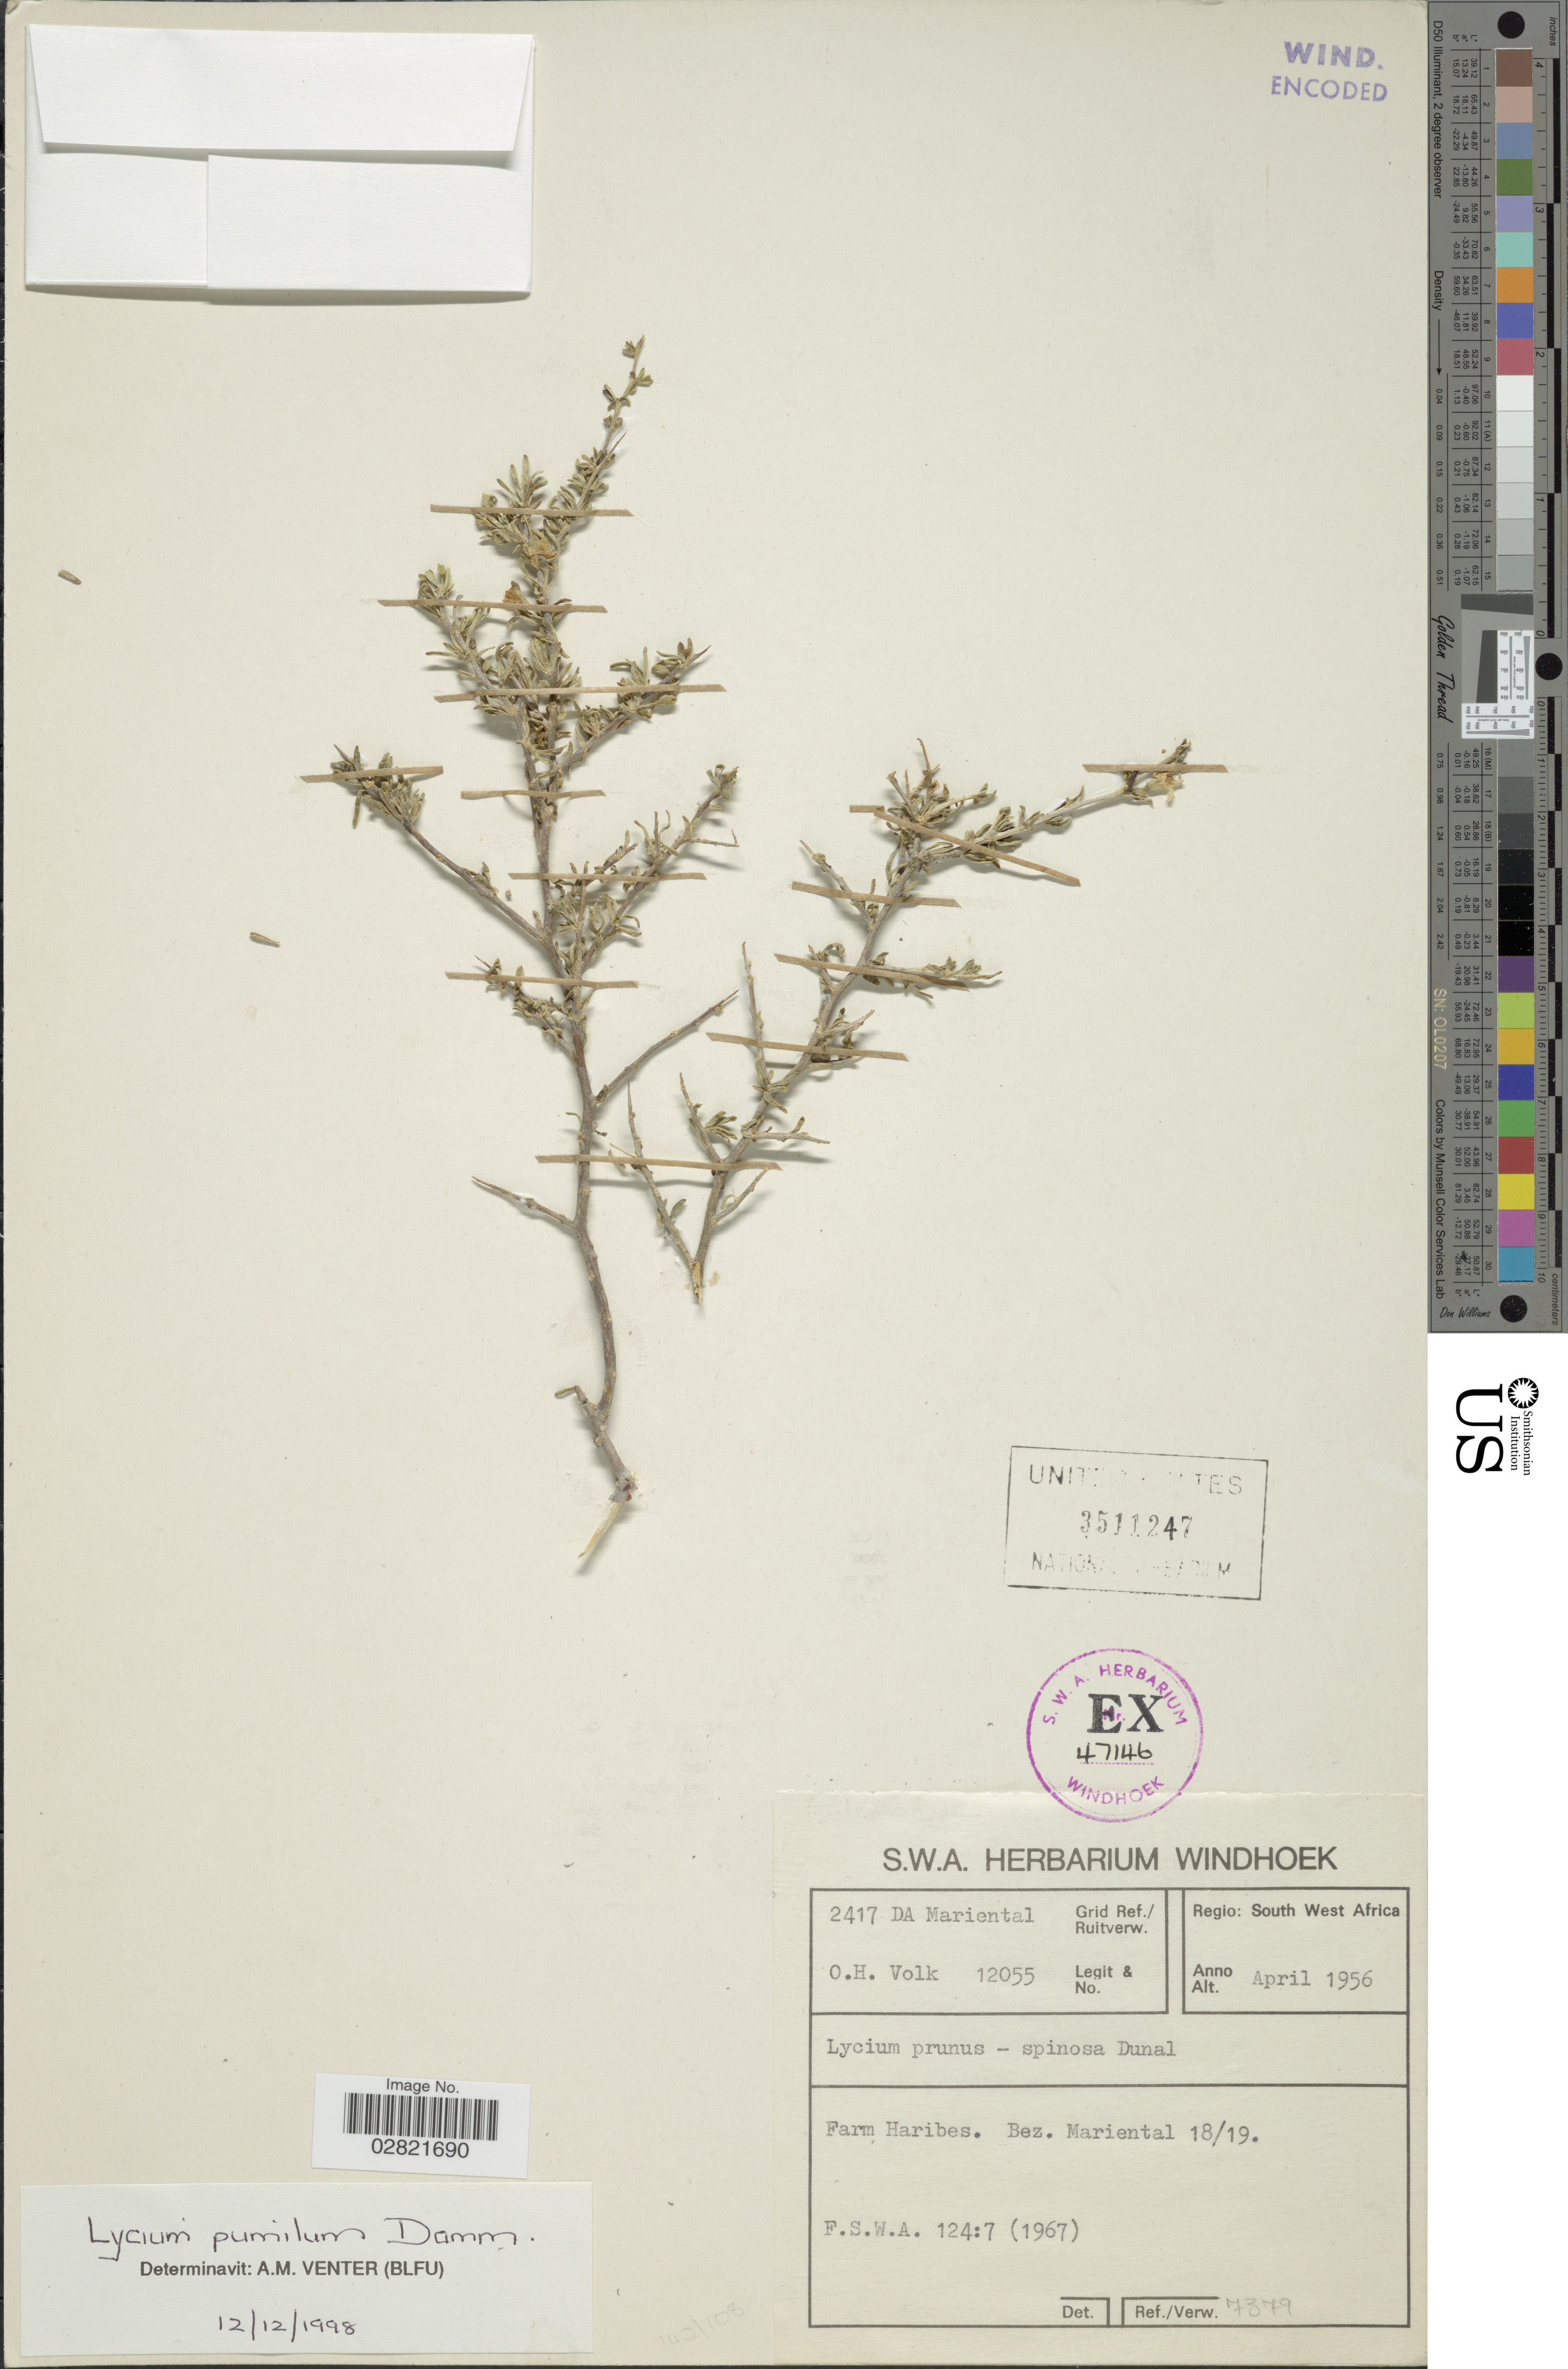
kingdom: Plantae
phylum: Tracheophyta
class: Magnoliopsida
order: Solanales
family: Solanaceae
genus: Lycium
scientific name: Lycium pumilum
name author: Dammer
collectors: O. Volk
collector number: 12055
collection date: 1956-04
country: Namibia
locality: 2417 DA Mariental Grid Ref./ Ruitverw. Regio: South West Africa. Farm Haribes. Bez. Mariental 18/19.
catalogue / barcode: US 3511247